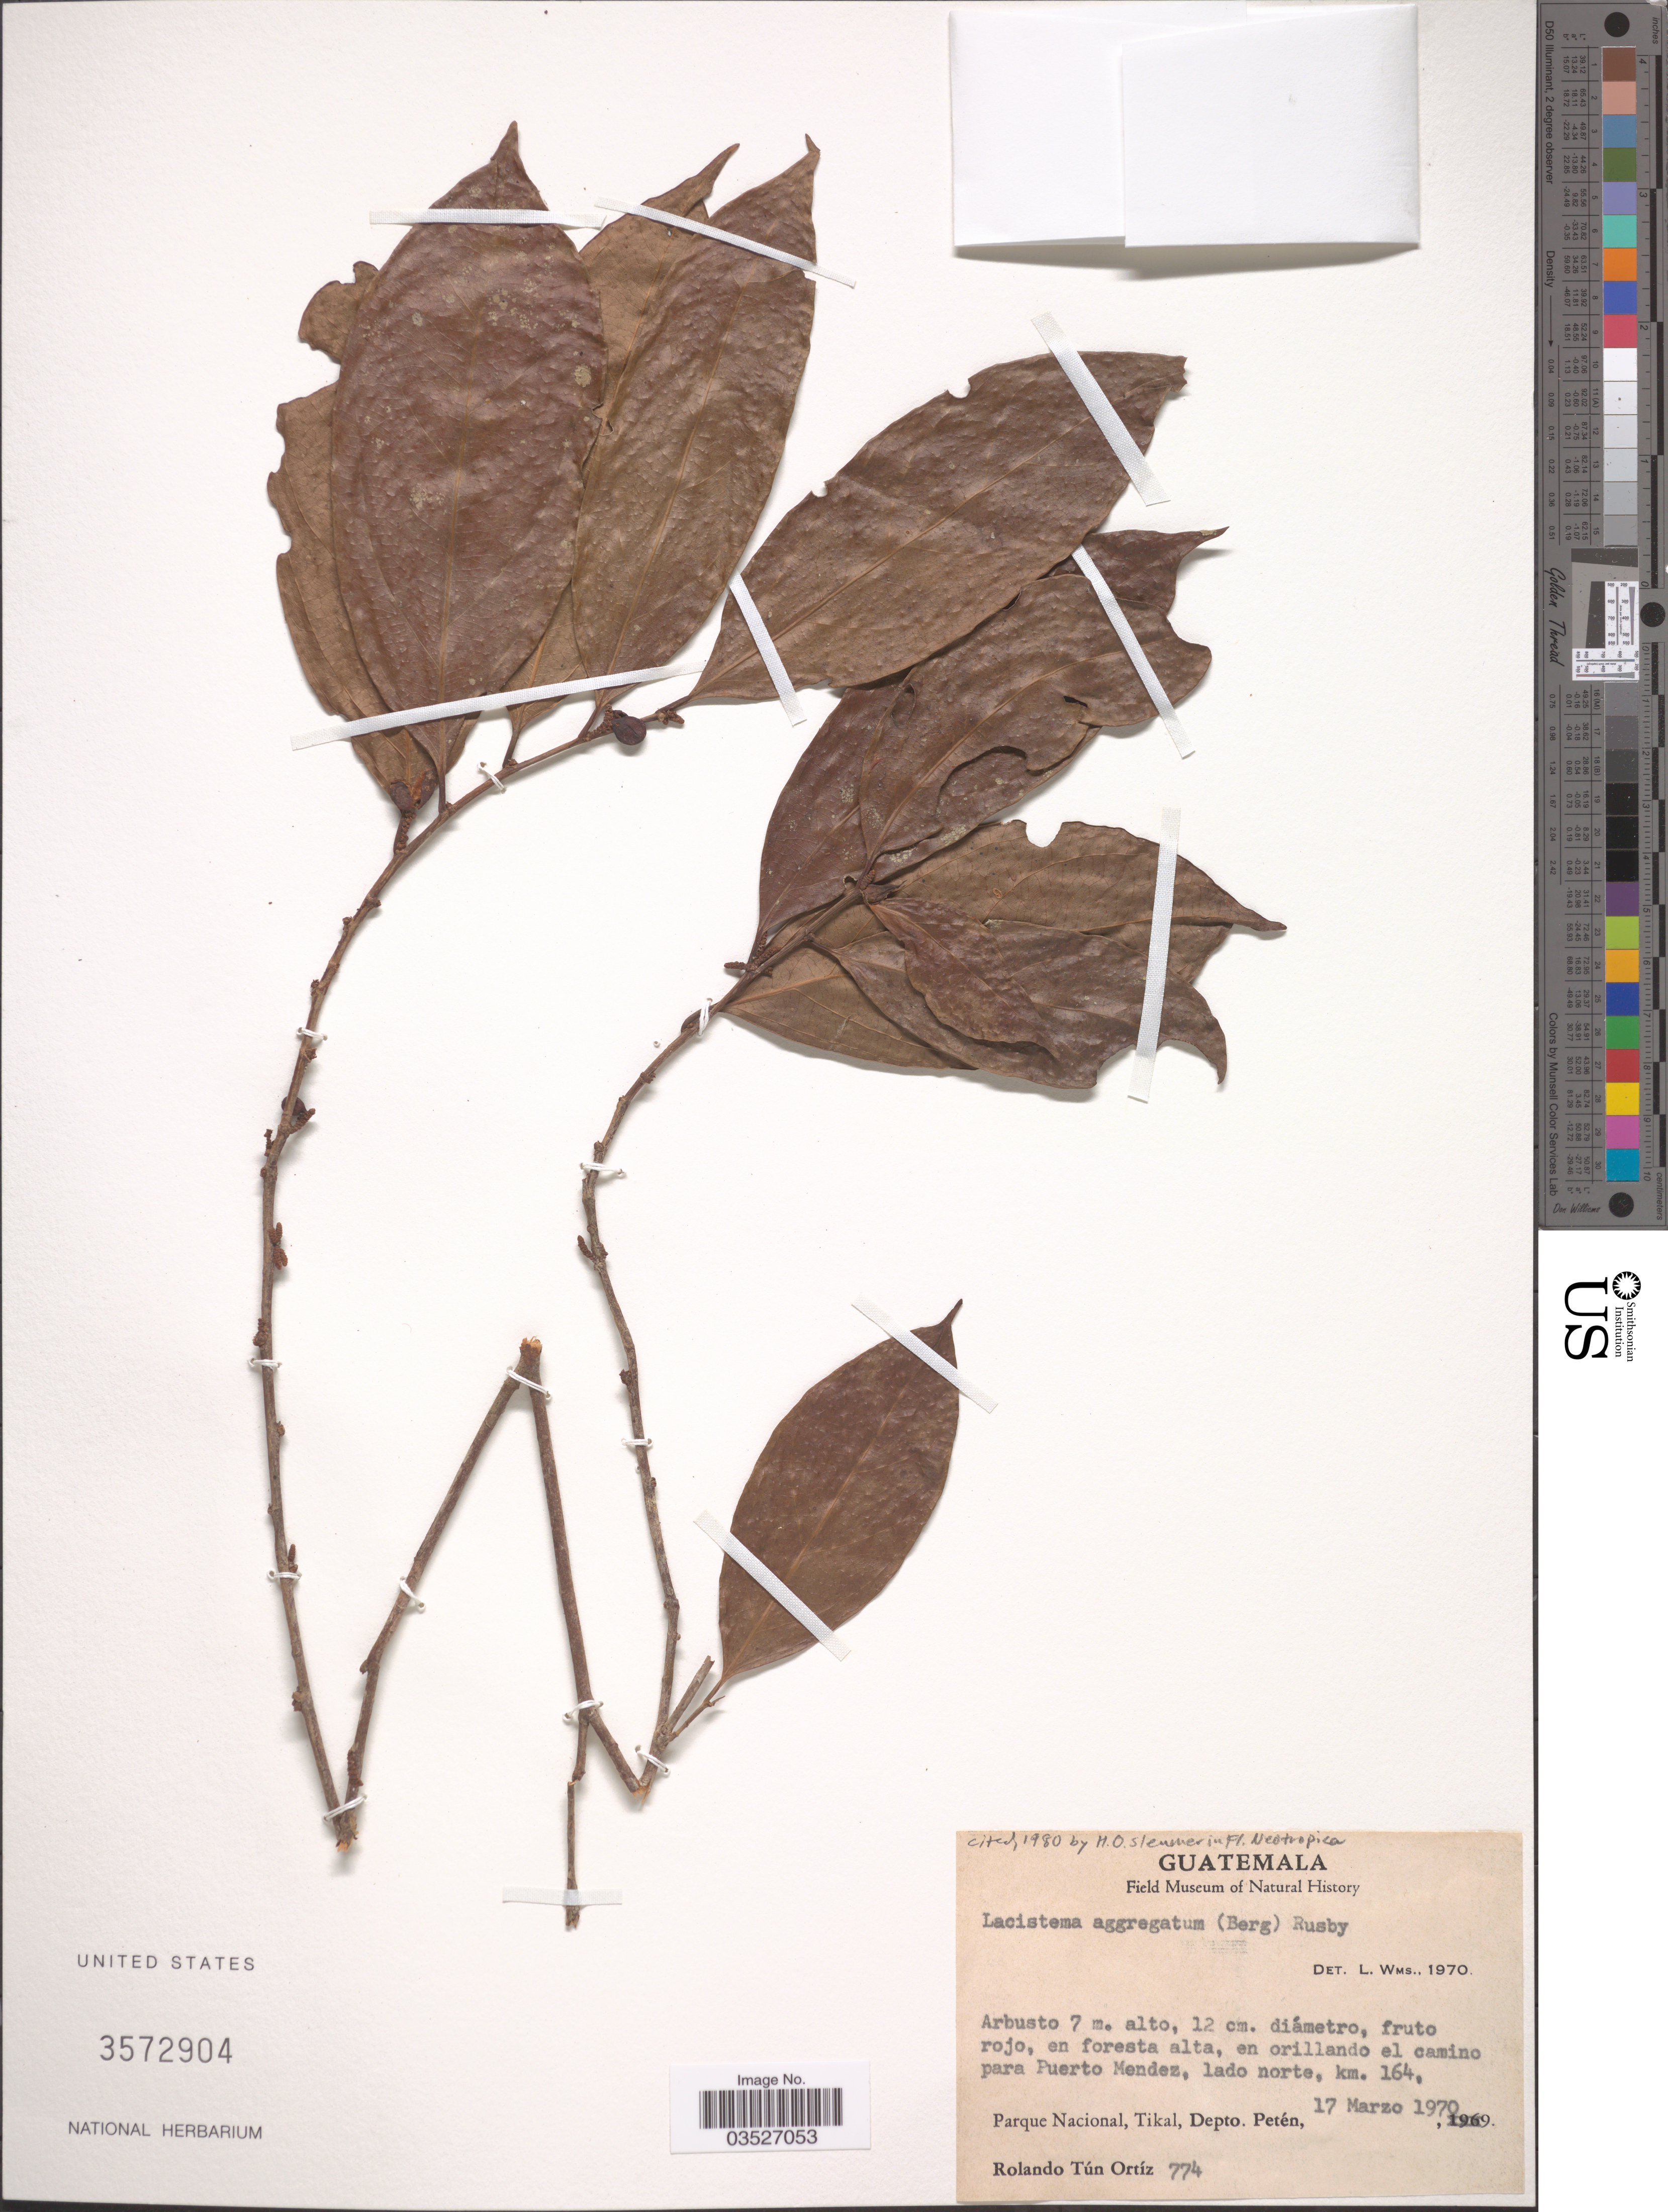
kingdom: Plantae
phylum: Tracheophyta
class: Magnoliopsida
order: Malpighiales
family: Lacistemataceae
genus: Lacistema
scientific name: Lacistema aggregatum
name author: (P.J. Bergius) Rusby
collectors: R. T. Ortíz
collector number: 774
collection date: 1970-03-17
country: Guatemala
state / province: El Petén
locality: En orillando el camino para Puerto Mendez, lado norte, km. 164, Parque Nacional, Tikal, Depto. Petén.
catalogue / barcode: US 3572904